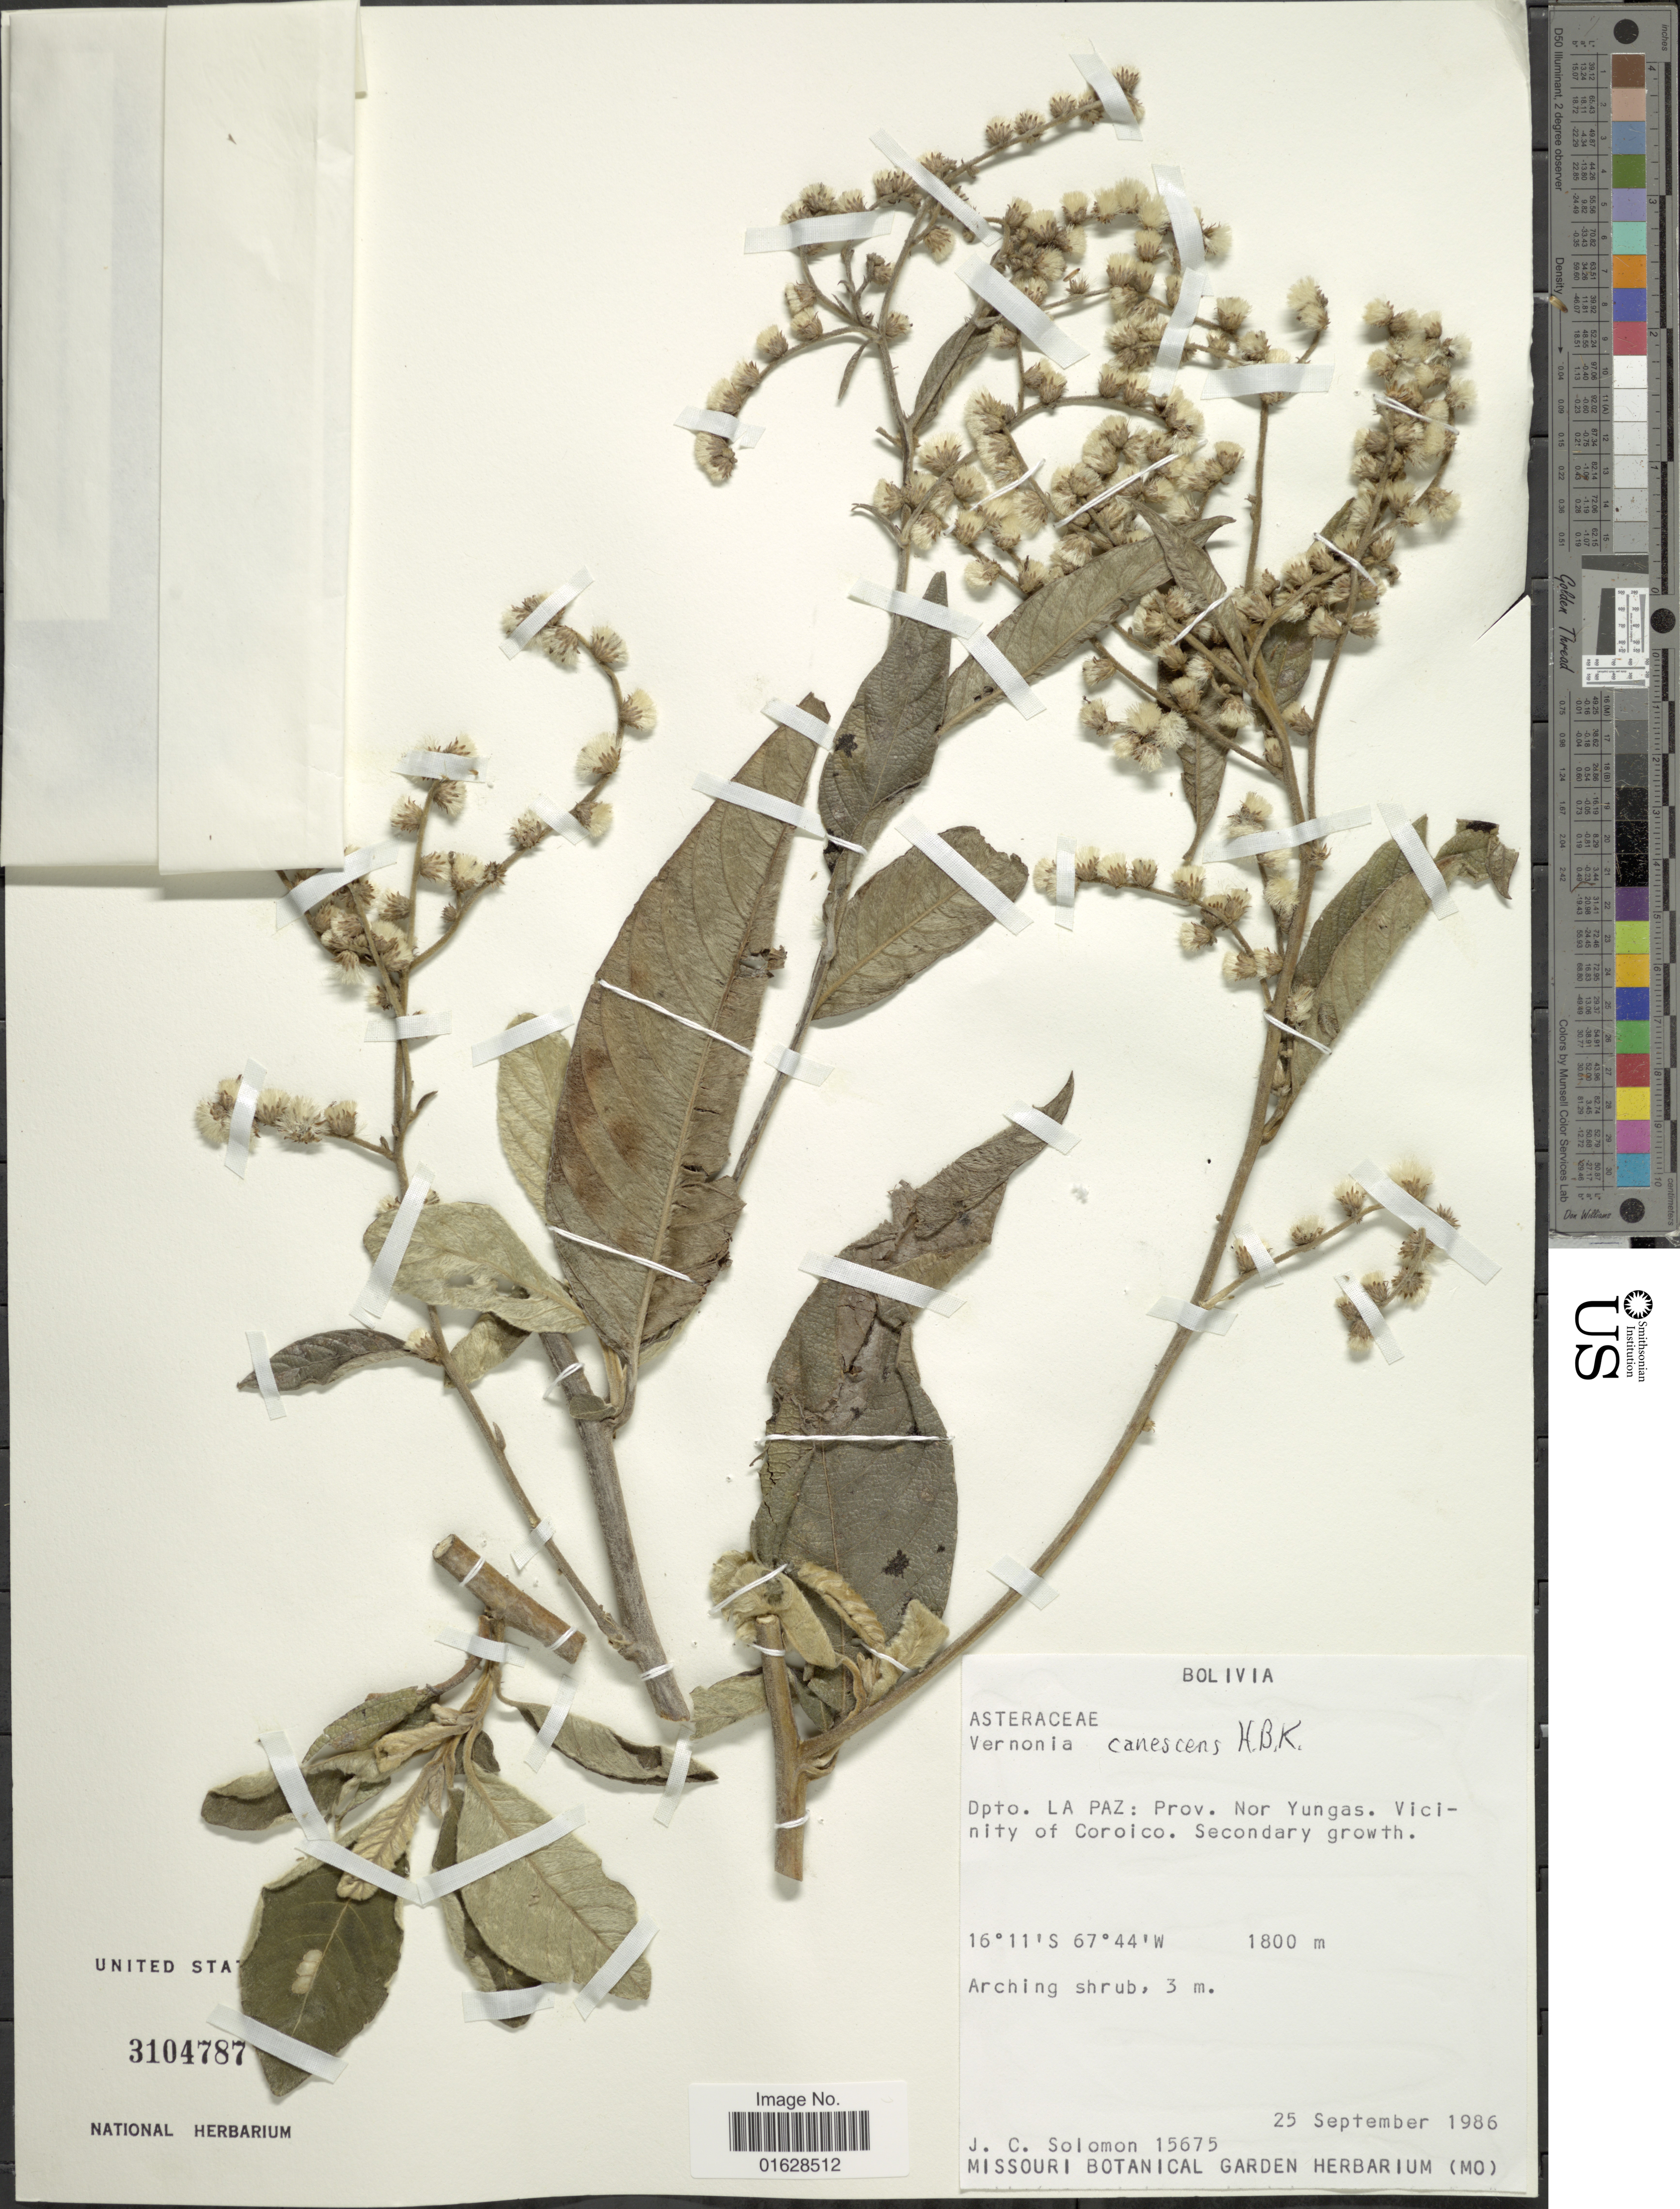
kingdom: Plantae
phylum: Tracheophyta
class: Magnoliopsida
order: Asterales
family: Asteraceae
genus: Lepidaploa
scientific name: Lepidaploa canescens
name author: (Kunth) H. Rob.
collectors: J. C. Solomon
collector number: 15675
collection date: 1986-09-25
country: Bolivia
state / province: La Paz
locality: Bolivia. Dpto. La Paz: prov. Nor Yungas. Vicinity of Coroico.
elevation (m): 1800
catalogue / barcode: US 3104787